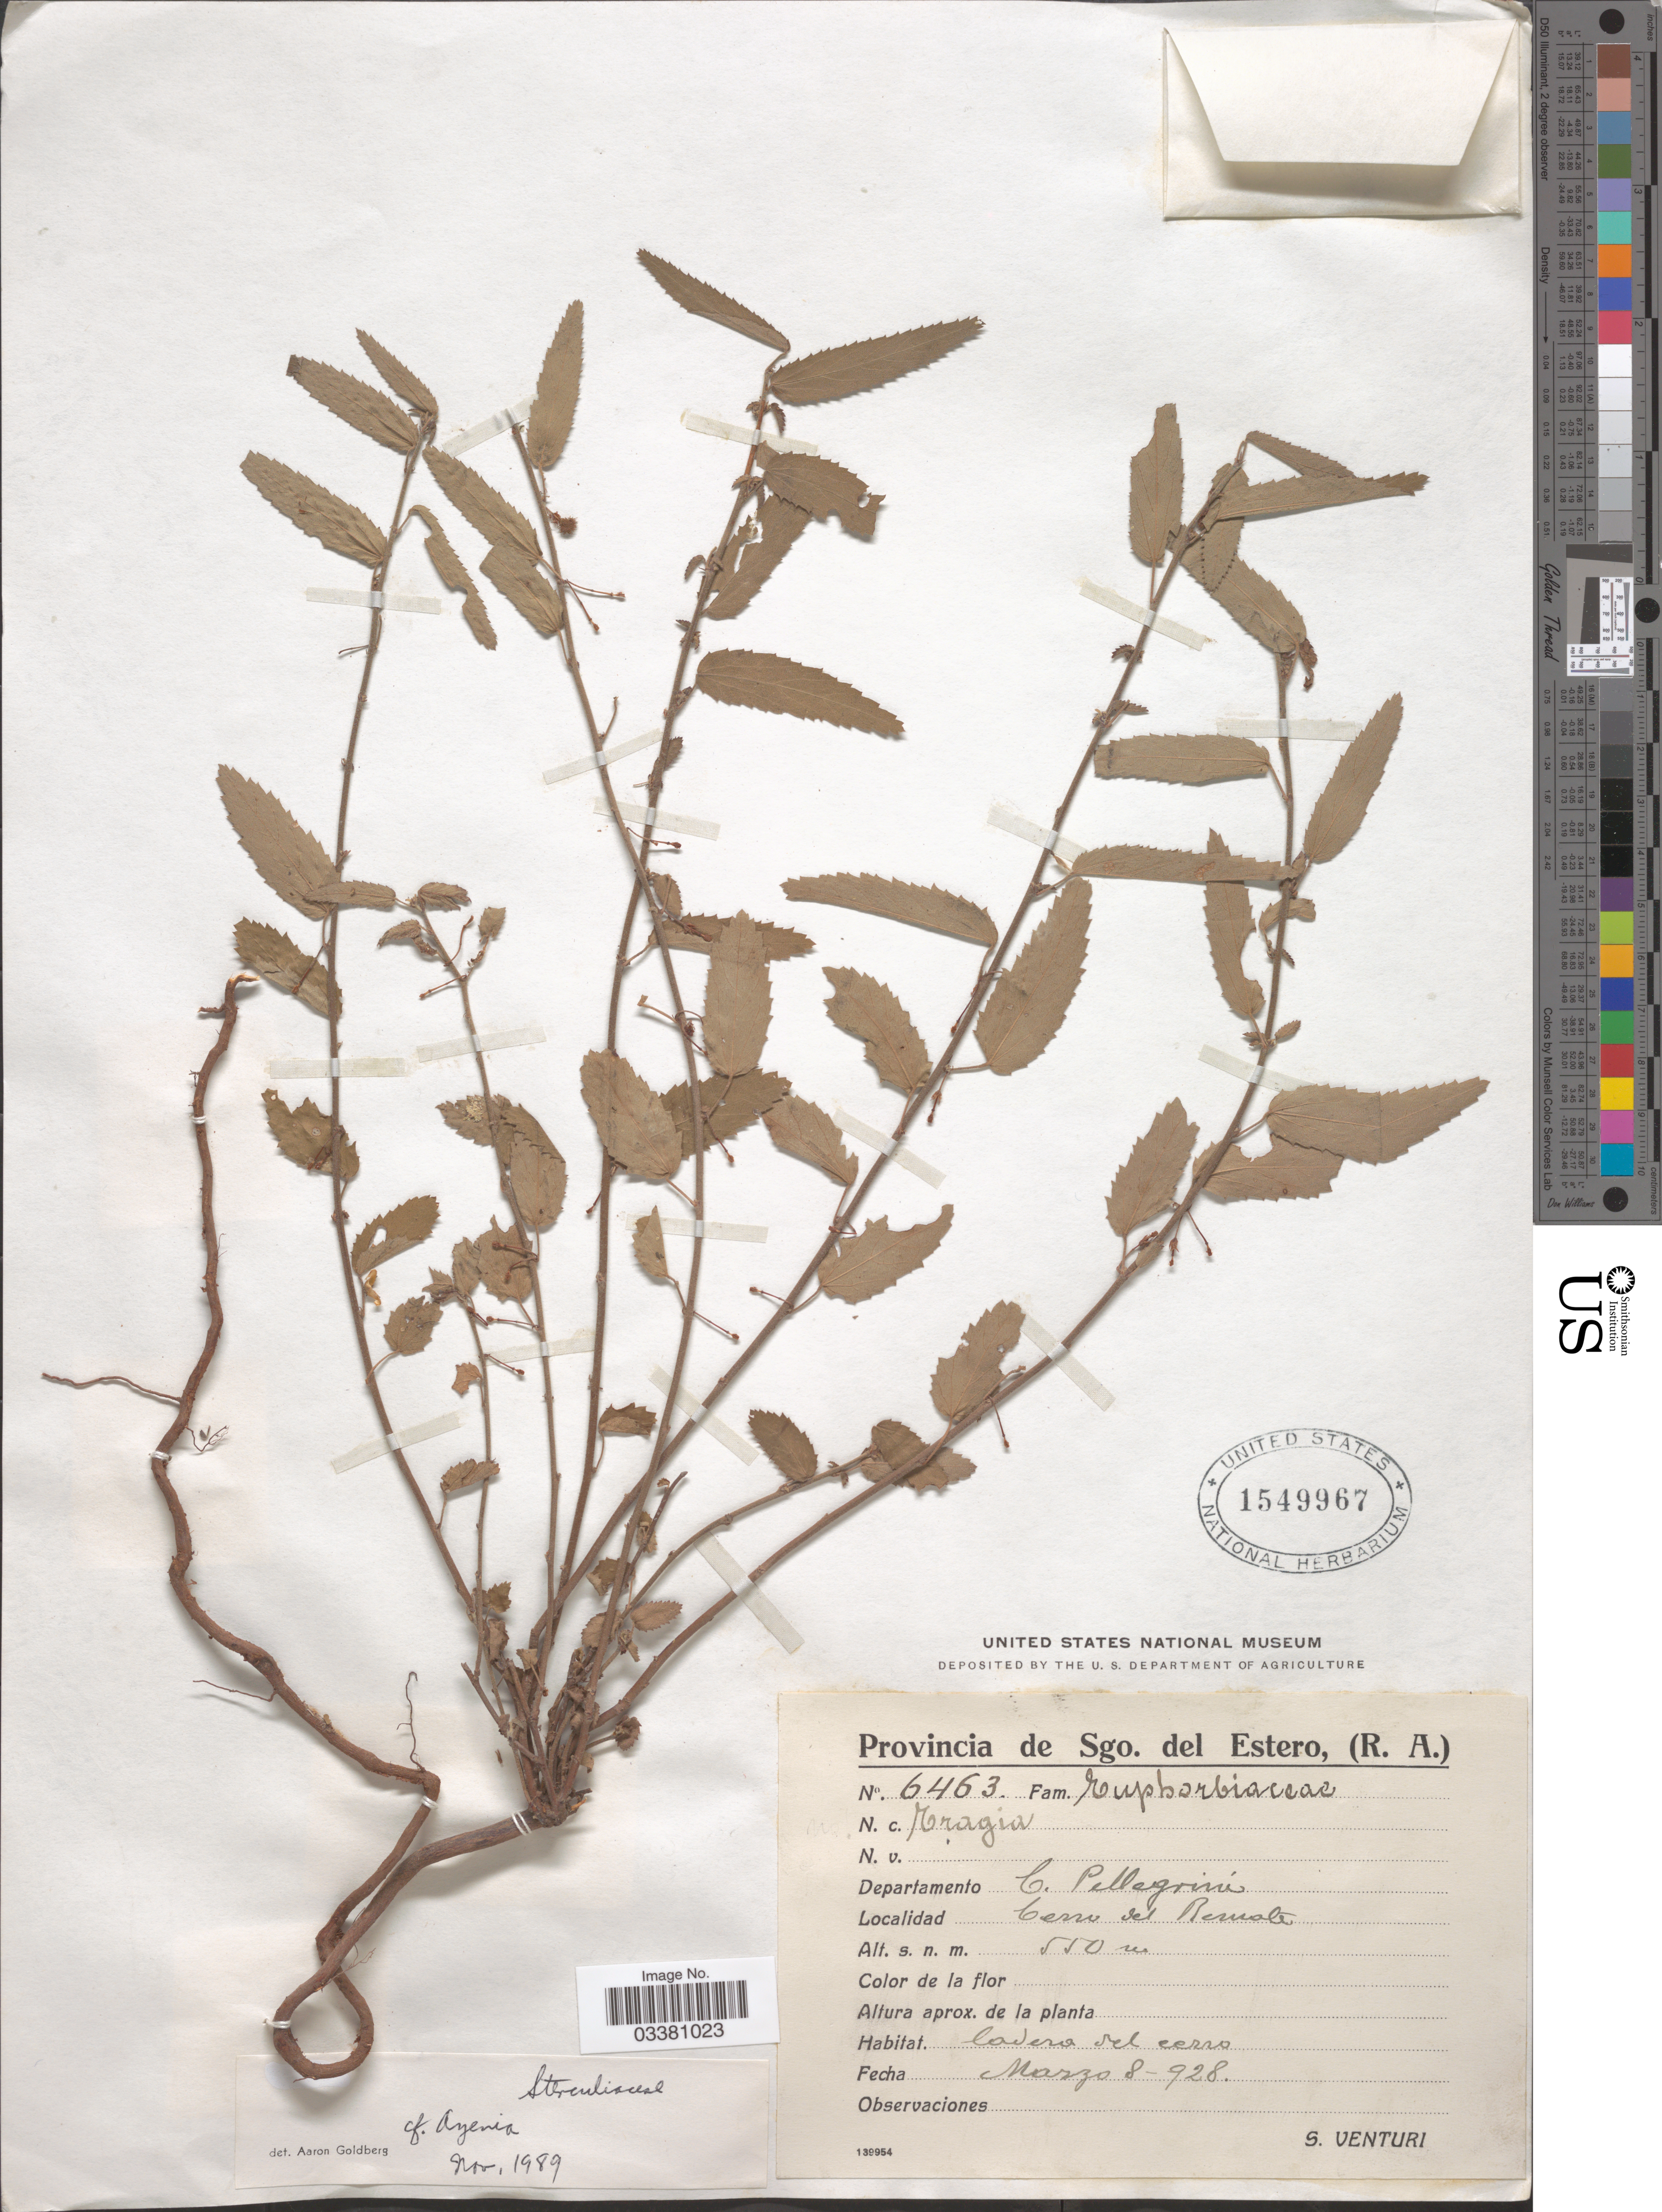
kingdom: Plantae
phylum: Tracheophyta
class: Magnoliopsida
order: Malvales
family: Malvaceae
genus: Ayenia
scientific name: Ayenia sp.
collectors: S. Venturi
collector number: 6463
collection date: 1928-03-08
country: Argentina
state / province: Santiago del Estero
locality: Departamento C. Pellegrini. Cerro del Remate.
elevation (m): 550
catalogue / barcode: US 1549967